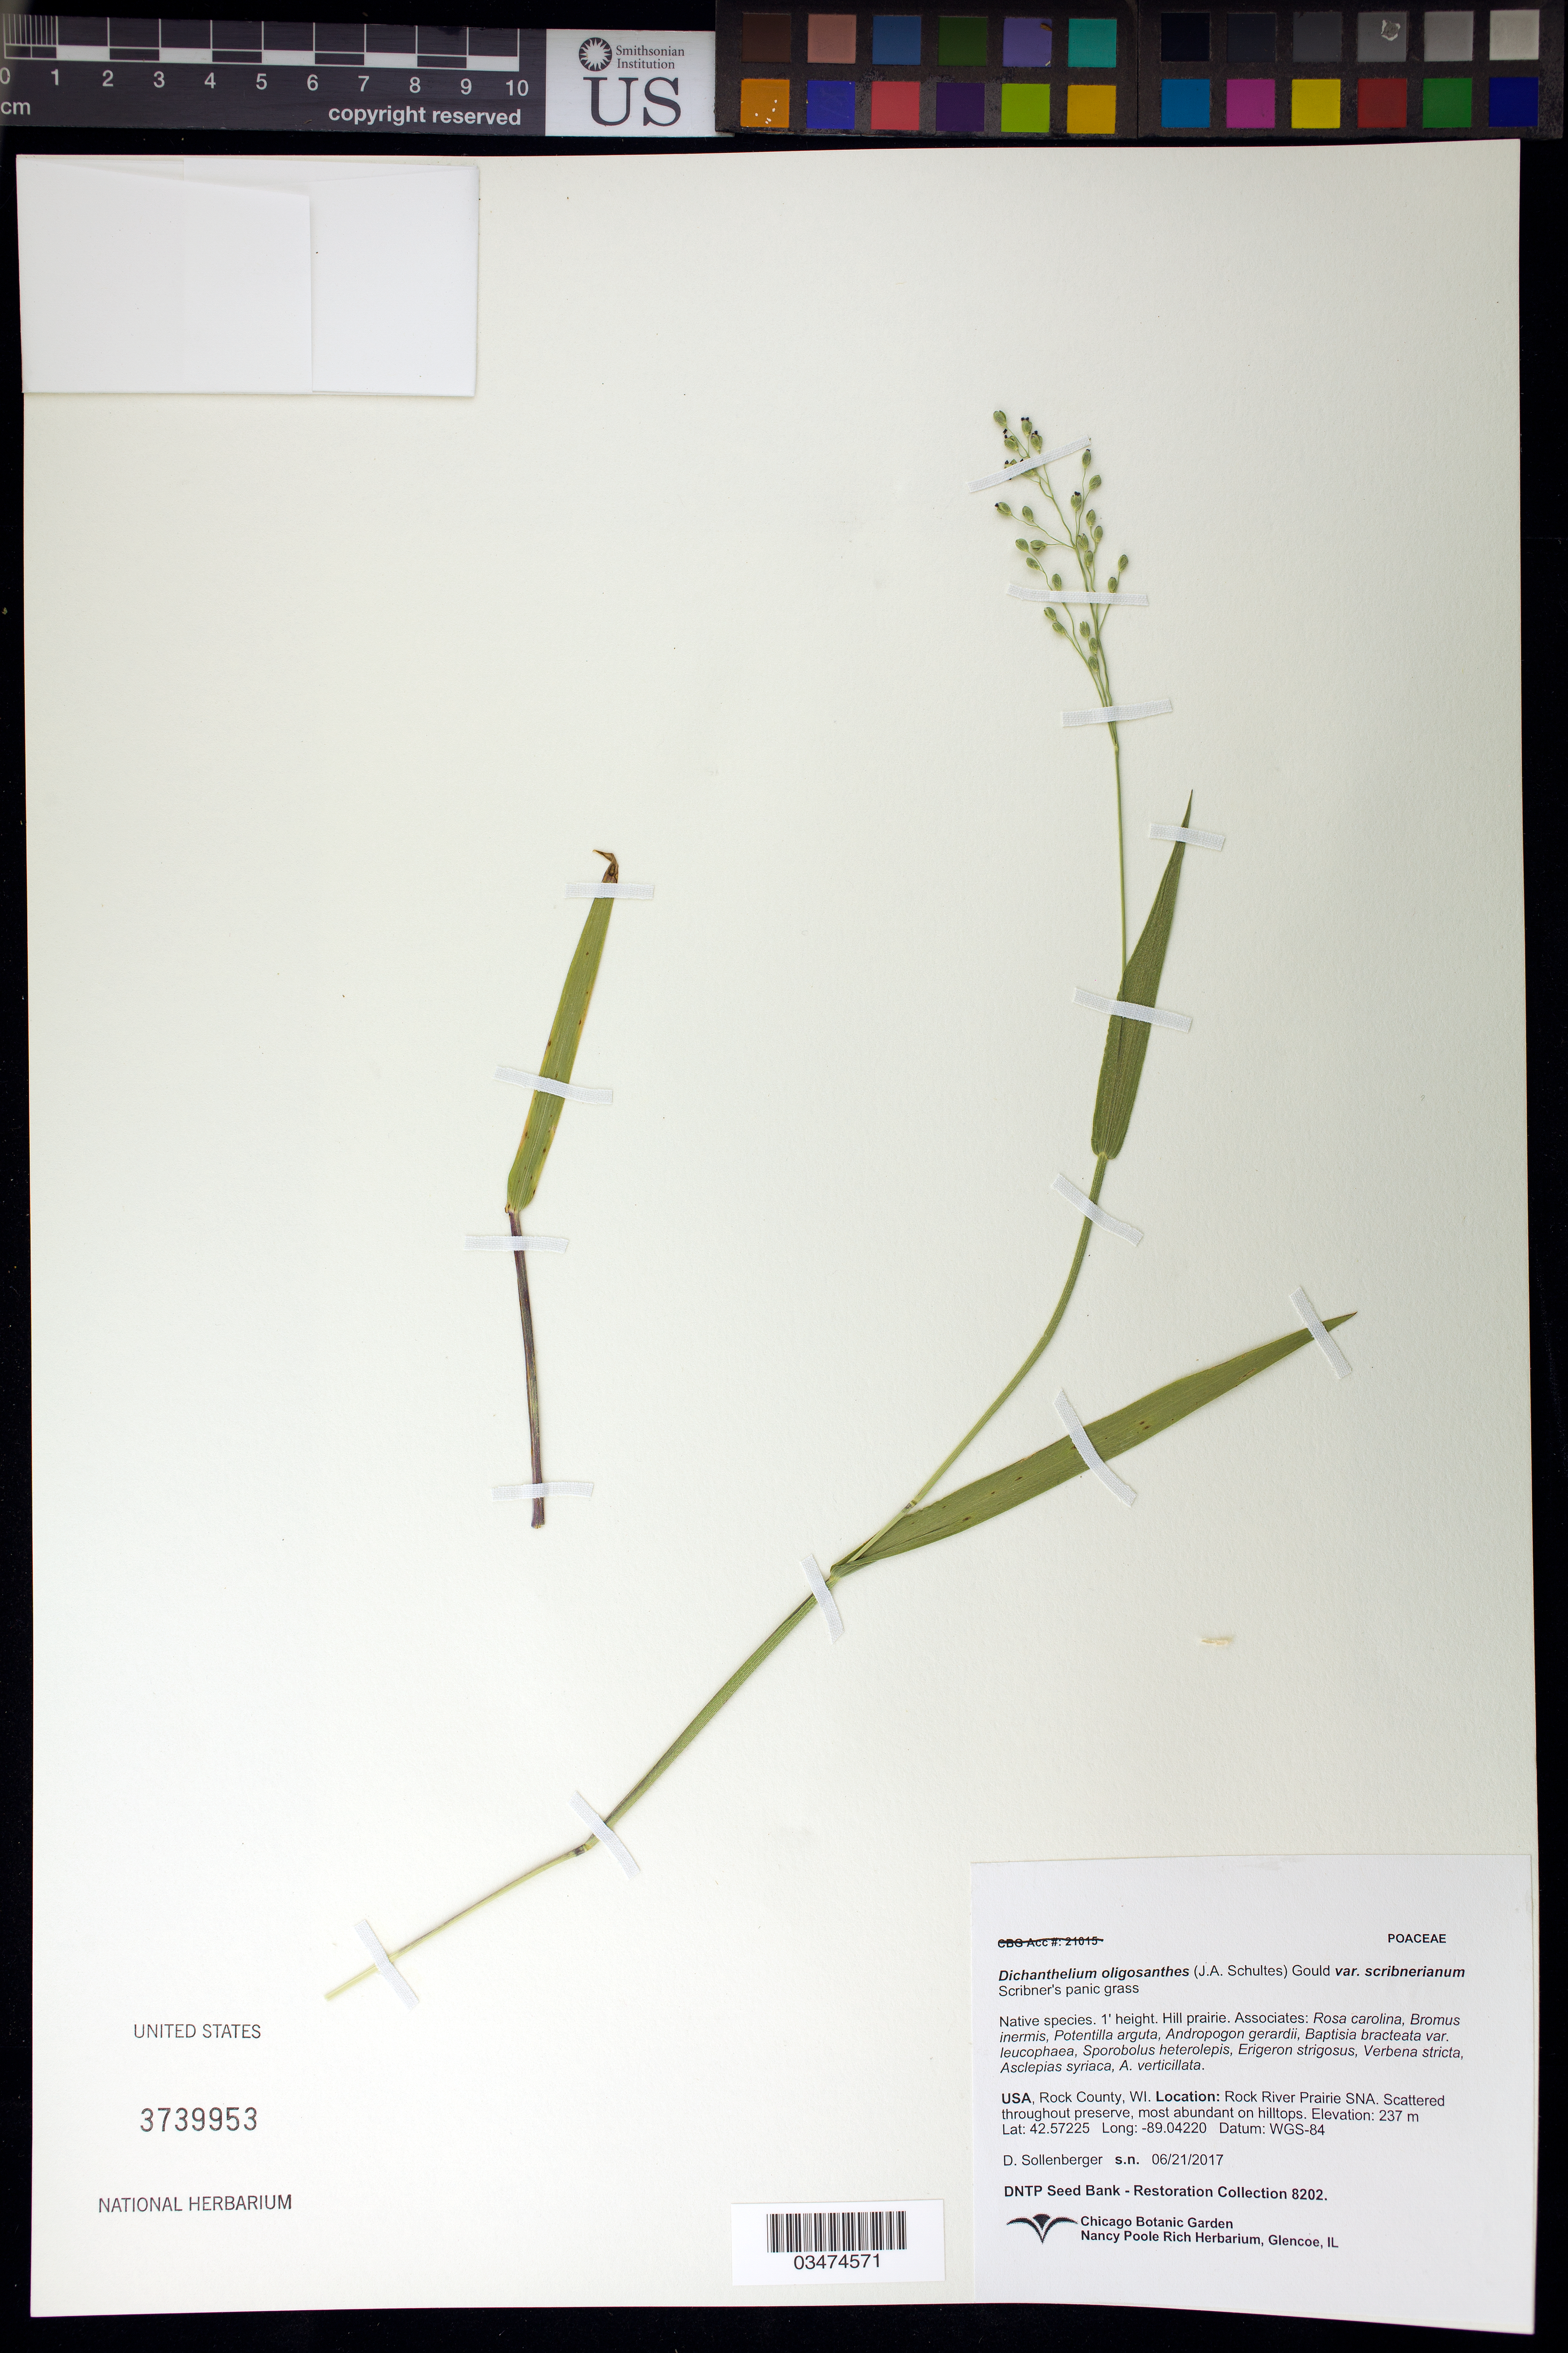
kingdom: Plantae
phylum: Tracheophyta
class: Liliopsida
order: Poales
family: Poaceae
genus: Dichanthelium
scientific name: Dichanthelium oligosanthes var. scribnerianum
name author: (Nash) Gould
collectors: D. Sollenberger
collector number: CBG-8202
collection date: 2017-06-21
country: United States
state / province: Wisconsin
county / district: Rock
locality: Rock River Prairie SNA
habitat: Hill prairie.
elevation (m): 237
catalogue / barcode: US 3739953